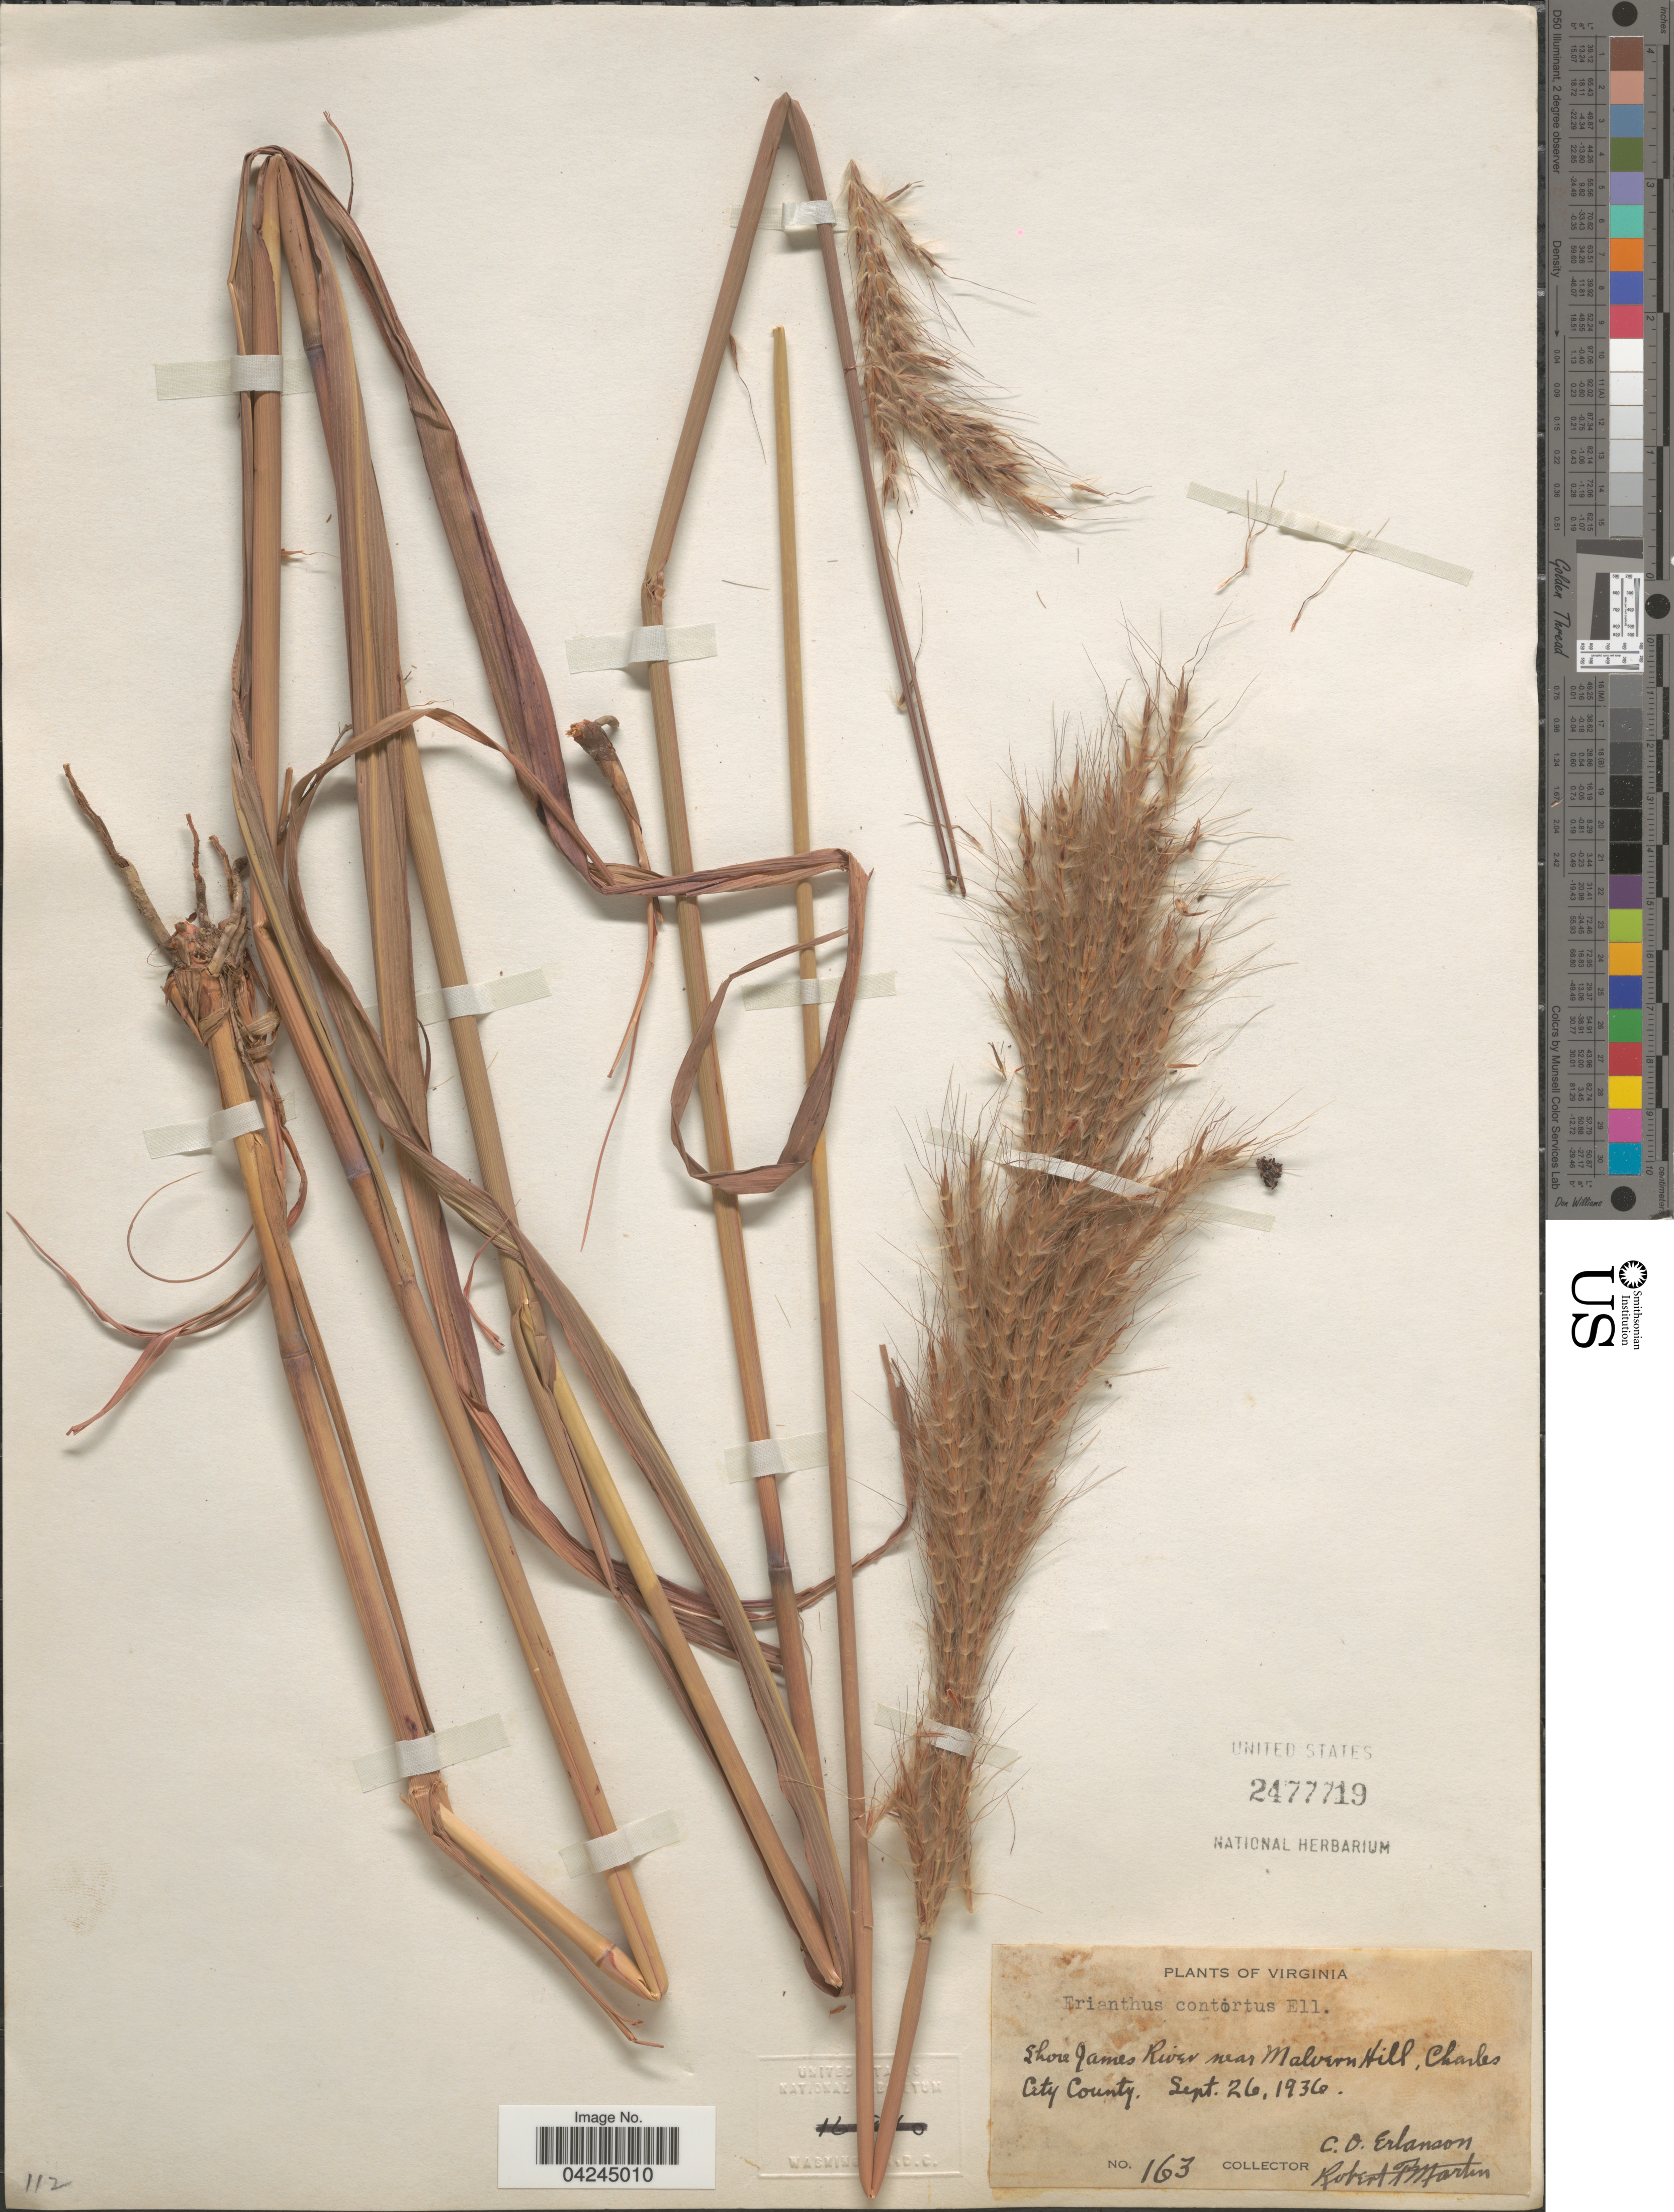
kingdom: Plantae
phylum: Tracheophyta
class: Liliopsida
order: Poales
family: Poaceae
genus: Erianthus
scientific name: Erianthus brevibarbis var. contortus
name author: (Elliott) D.B. Ward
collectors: C. O. Erlanson & R. F. Martin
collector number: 163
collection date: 1936-09-26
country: United States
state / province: Virginia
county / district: Charles City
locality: Shore James River near Malvern Hill, Charles City County.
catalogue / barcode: US 2477719